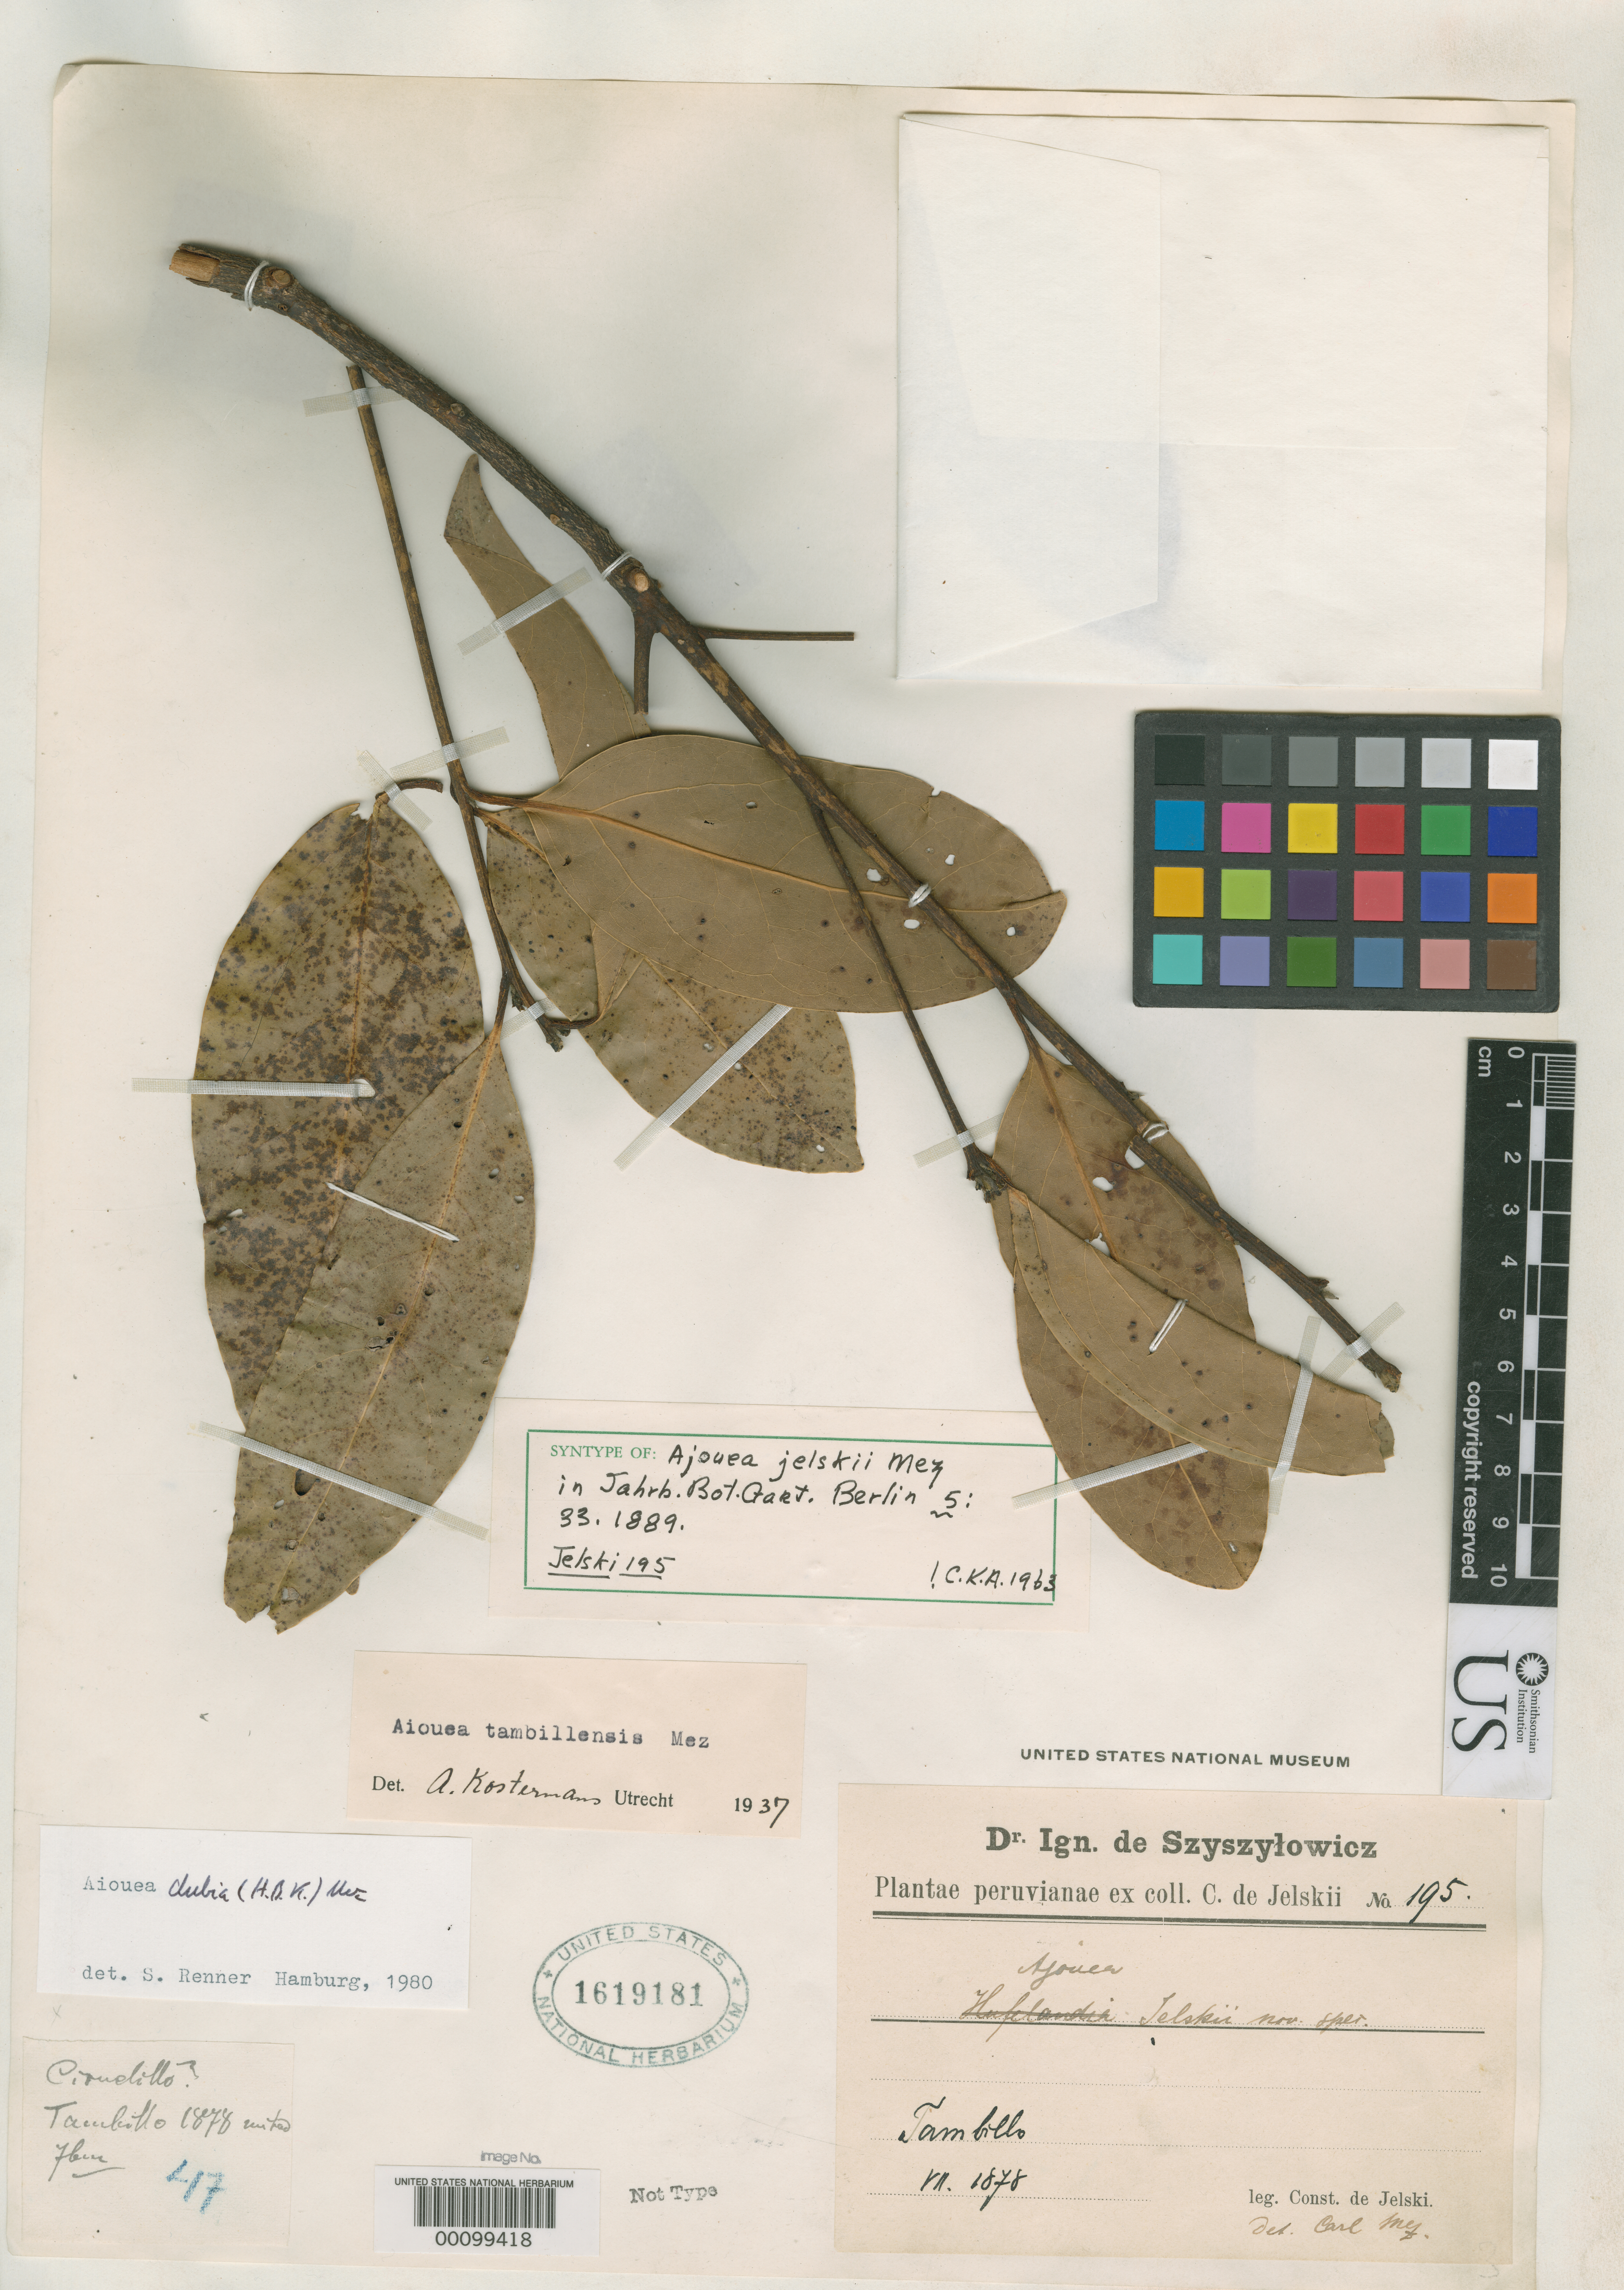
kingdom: Plantae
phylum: Tracheophyta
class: Magnoliopsida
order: Laurales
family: Lauraceae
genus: Aiouea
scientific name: Aiouea jelskii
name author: Mez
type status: Lectotype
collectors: C. von Jelski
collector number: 195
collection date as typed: Jul 1878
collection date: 1878-07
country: Peru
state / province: Cajamarca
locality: Tambillo.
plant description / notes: Lectotype collection is Jelsky 184 as designated by Kostermans (1938, first step) and Renner, Fl. Neotrop. Monogr. 31: 94 (1982, second step).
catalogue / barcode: US 1619181